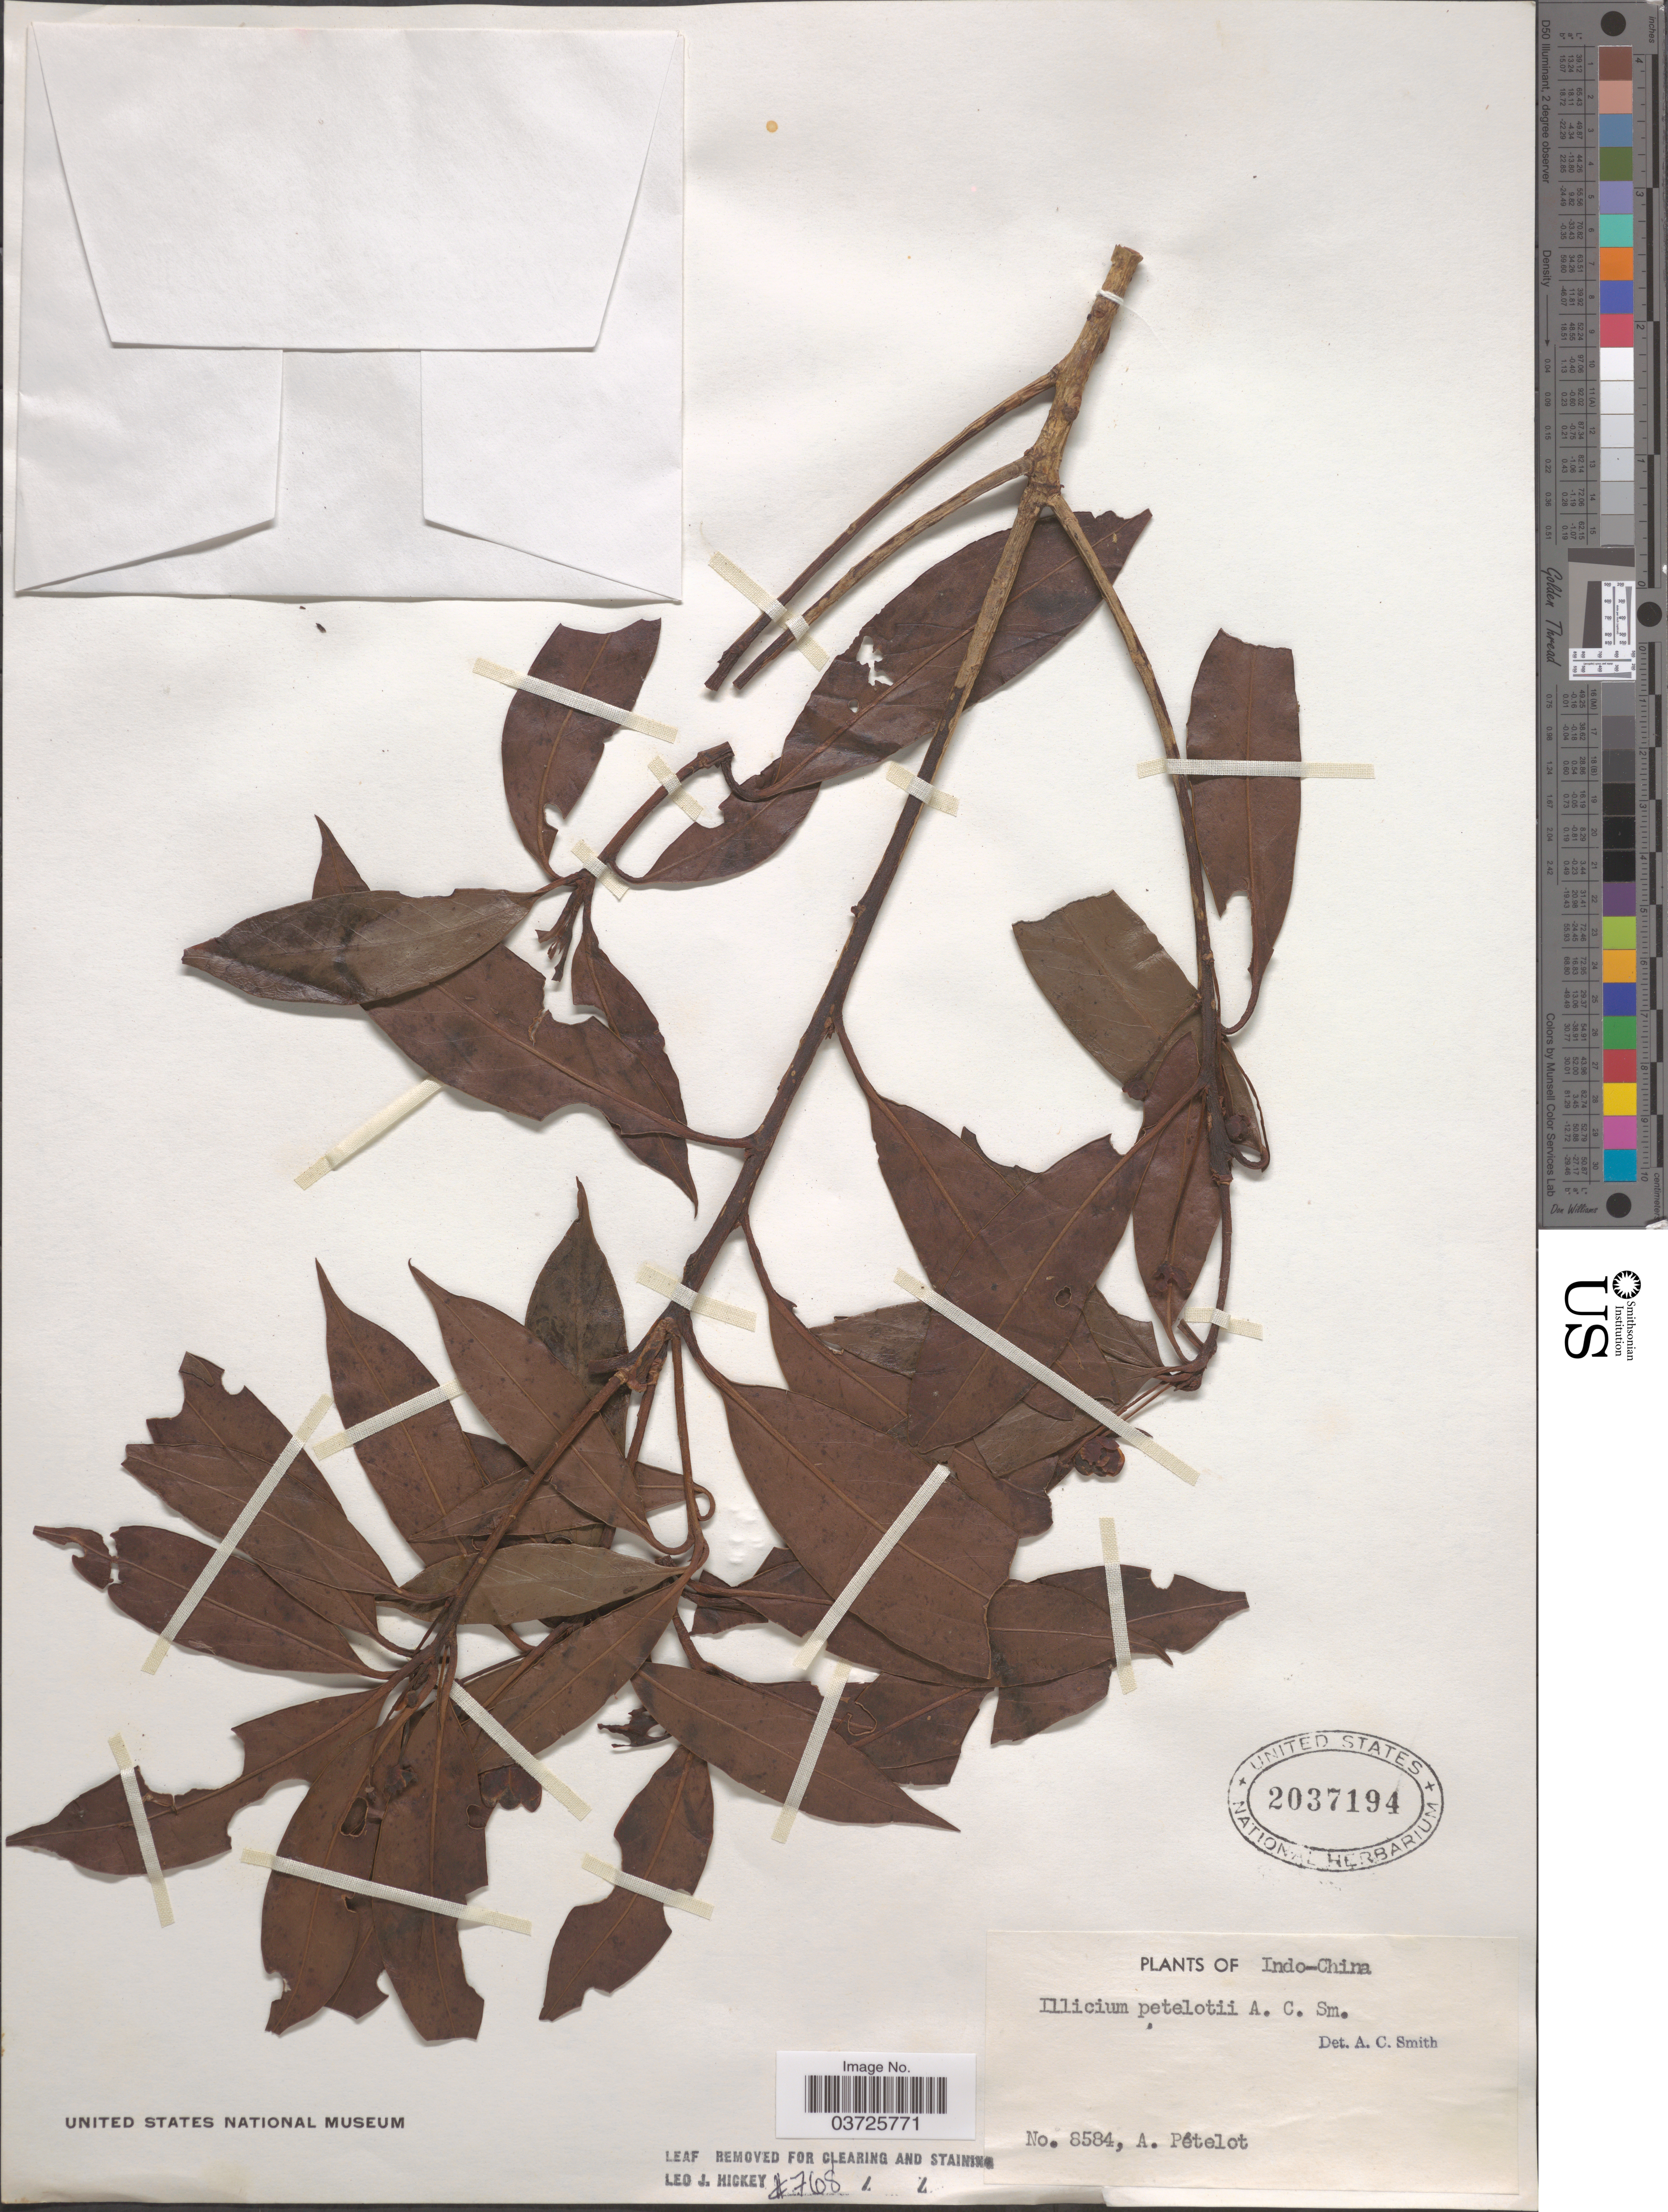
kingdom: Plantae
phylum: Tracheophyta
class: Magnoliopsida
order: Austrobaileyales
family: Schisandraceae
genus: Illicium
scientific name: Illicium petelotii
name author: A.C. Sm.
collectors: A. Petelot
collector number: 8584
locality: Indo-China.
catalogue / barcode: US 2037194